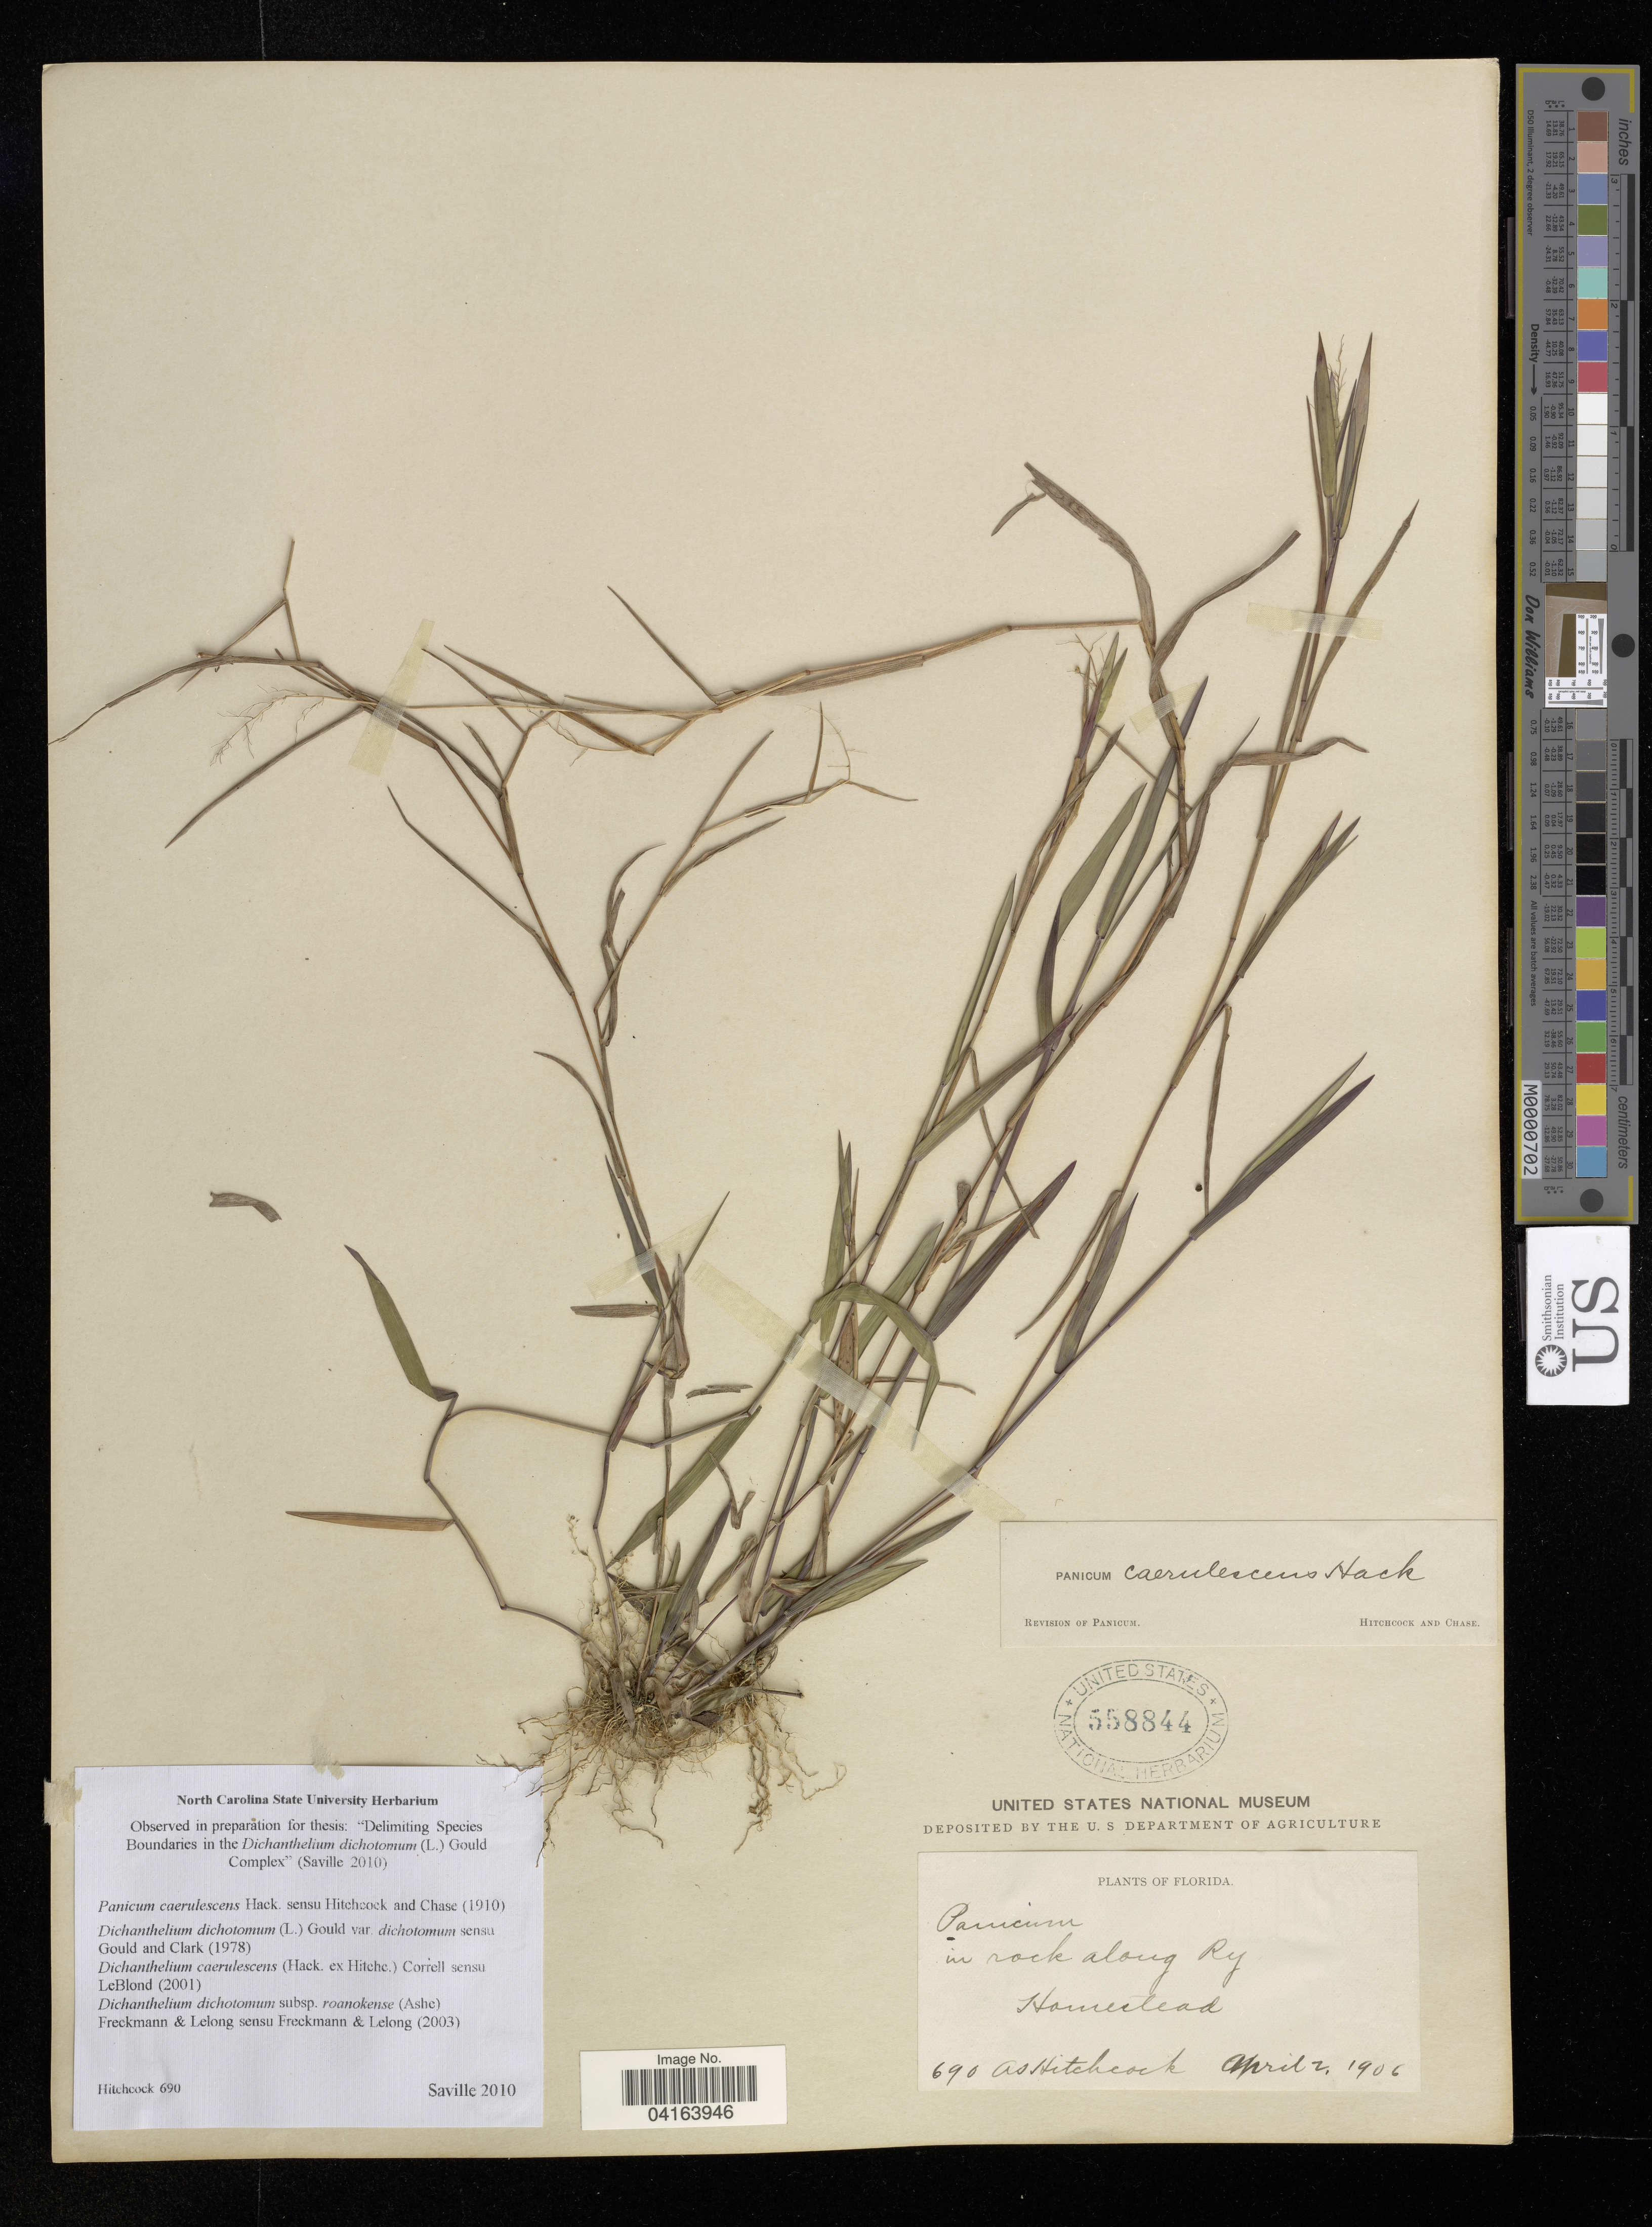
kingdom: Plantae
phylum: Tracheophyta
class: Liliopsida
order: Poales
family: Poaceae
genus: Dichanthelium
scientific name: Dichanthelium dichotomum subsp. roanokense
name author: (Ashe) LeBlond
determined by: Saville, A. C., (NCSC), North Carolina State University (UNITED STATES)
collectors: A. Hitchcock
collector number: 690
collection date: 1906-04-02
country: Puerto Rico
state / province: Florida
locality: Along Ry Homestead.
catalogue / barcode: US 558844